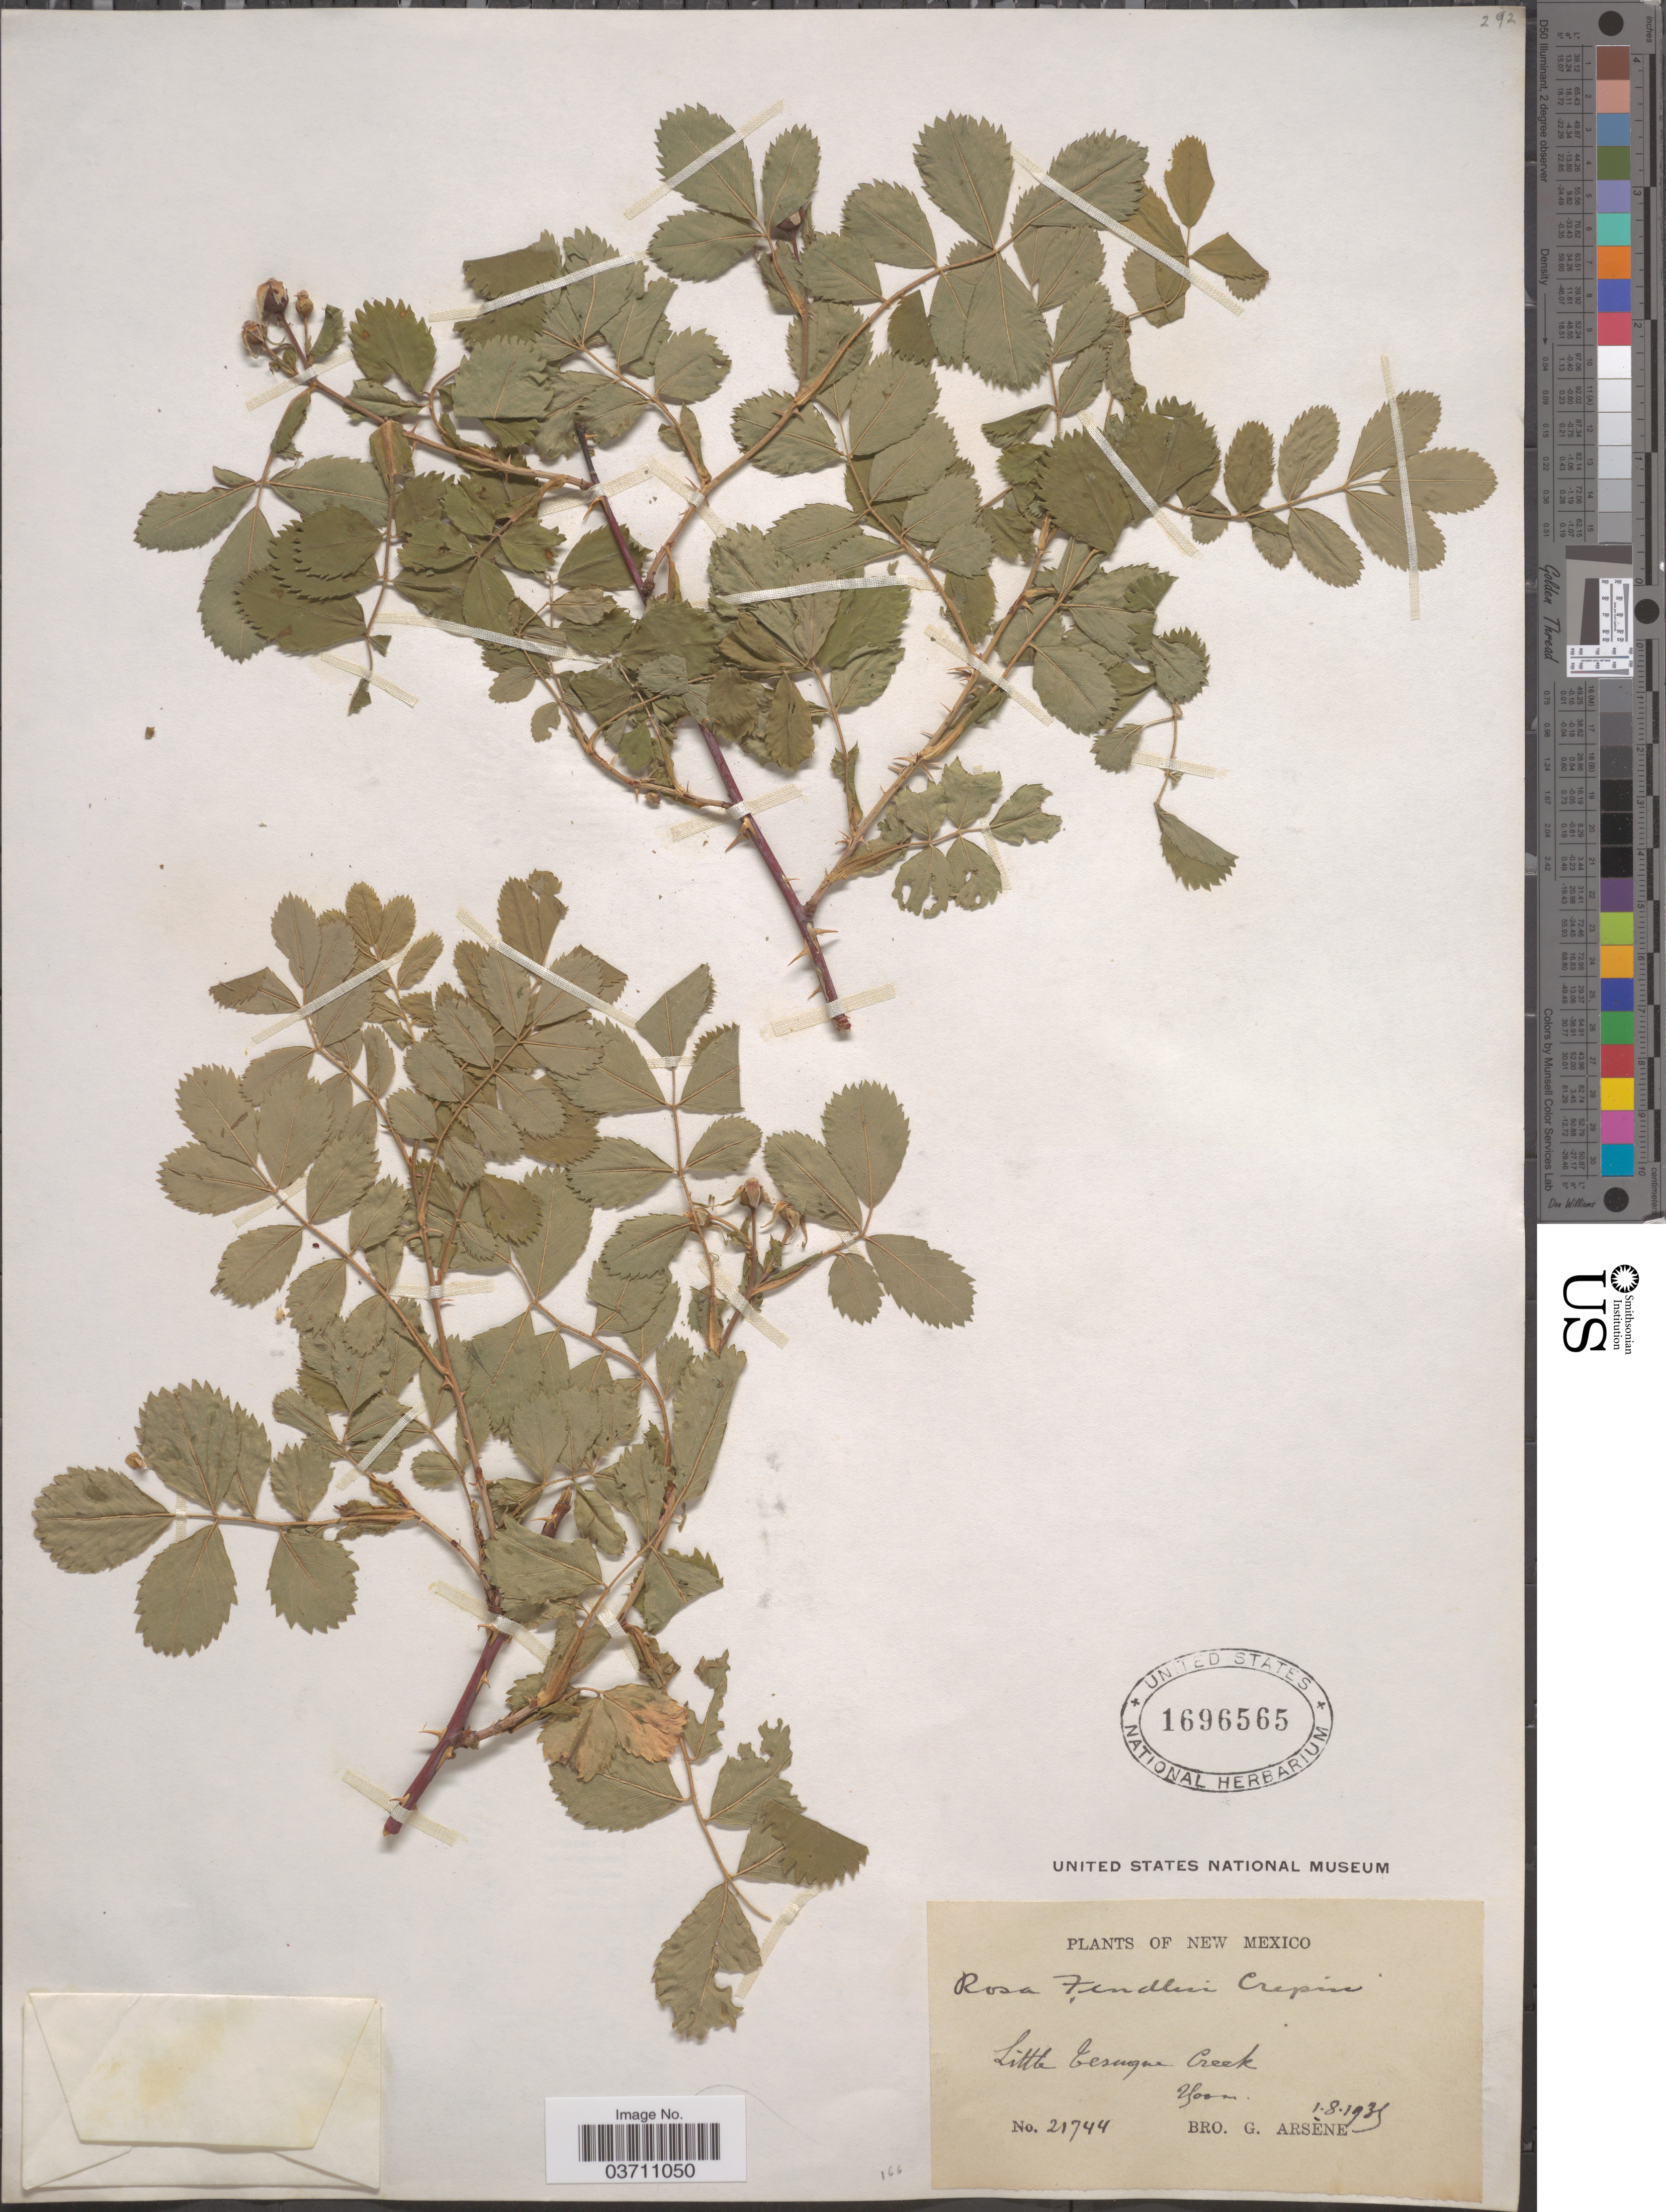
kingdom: Plantae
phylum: Tracheophyta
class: Magnoliopsida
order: Rosales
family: Rosaceae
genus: Rosa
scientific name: Rosa fendleri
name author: Crép.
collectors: Bro. G. Arsène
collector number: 21744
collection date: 1939-01-08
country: United States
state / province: New Mexico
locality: Little Tesuque Creek.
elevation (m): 2900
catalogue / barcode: US 1696565